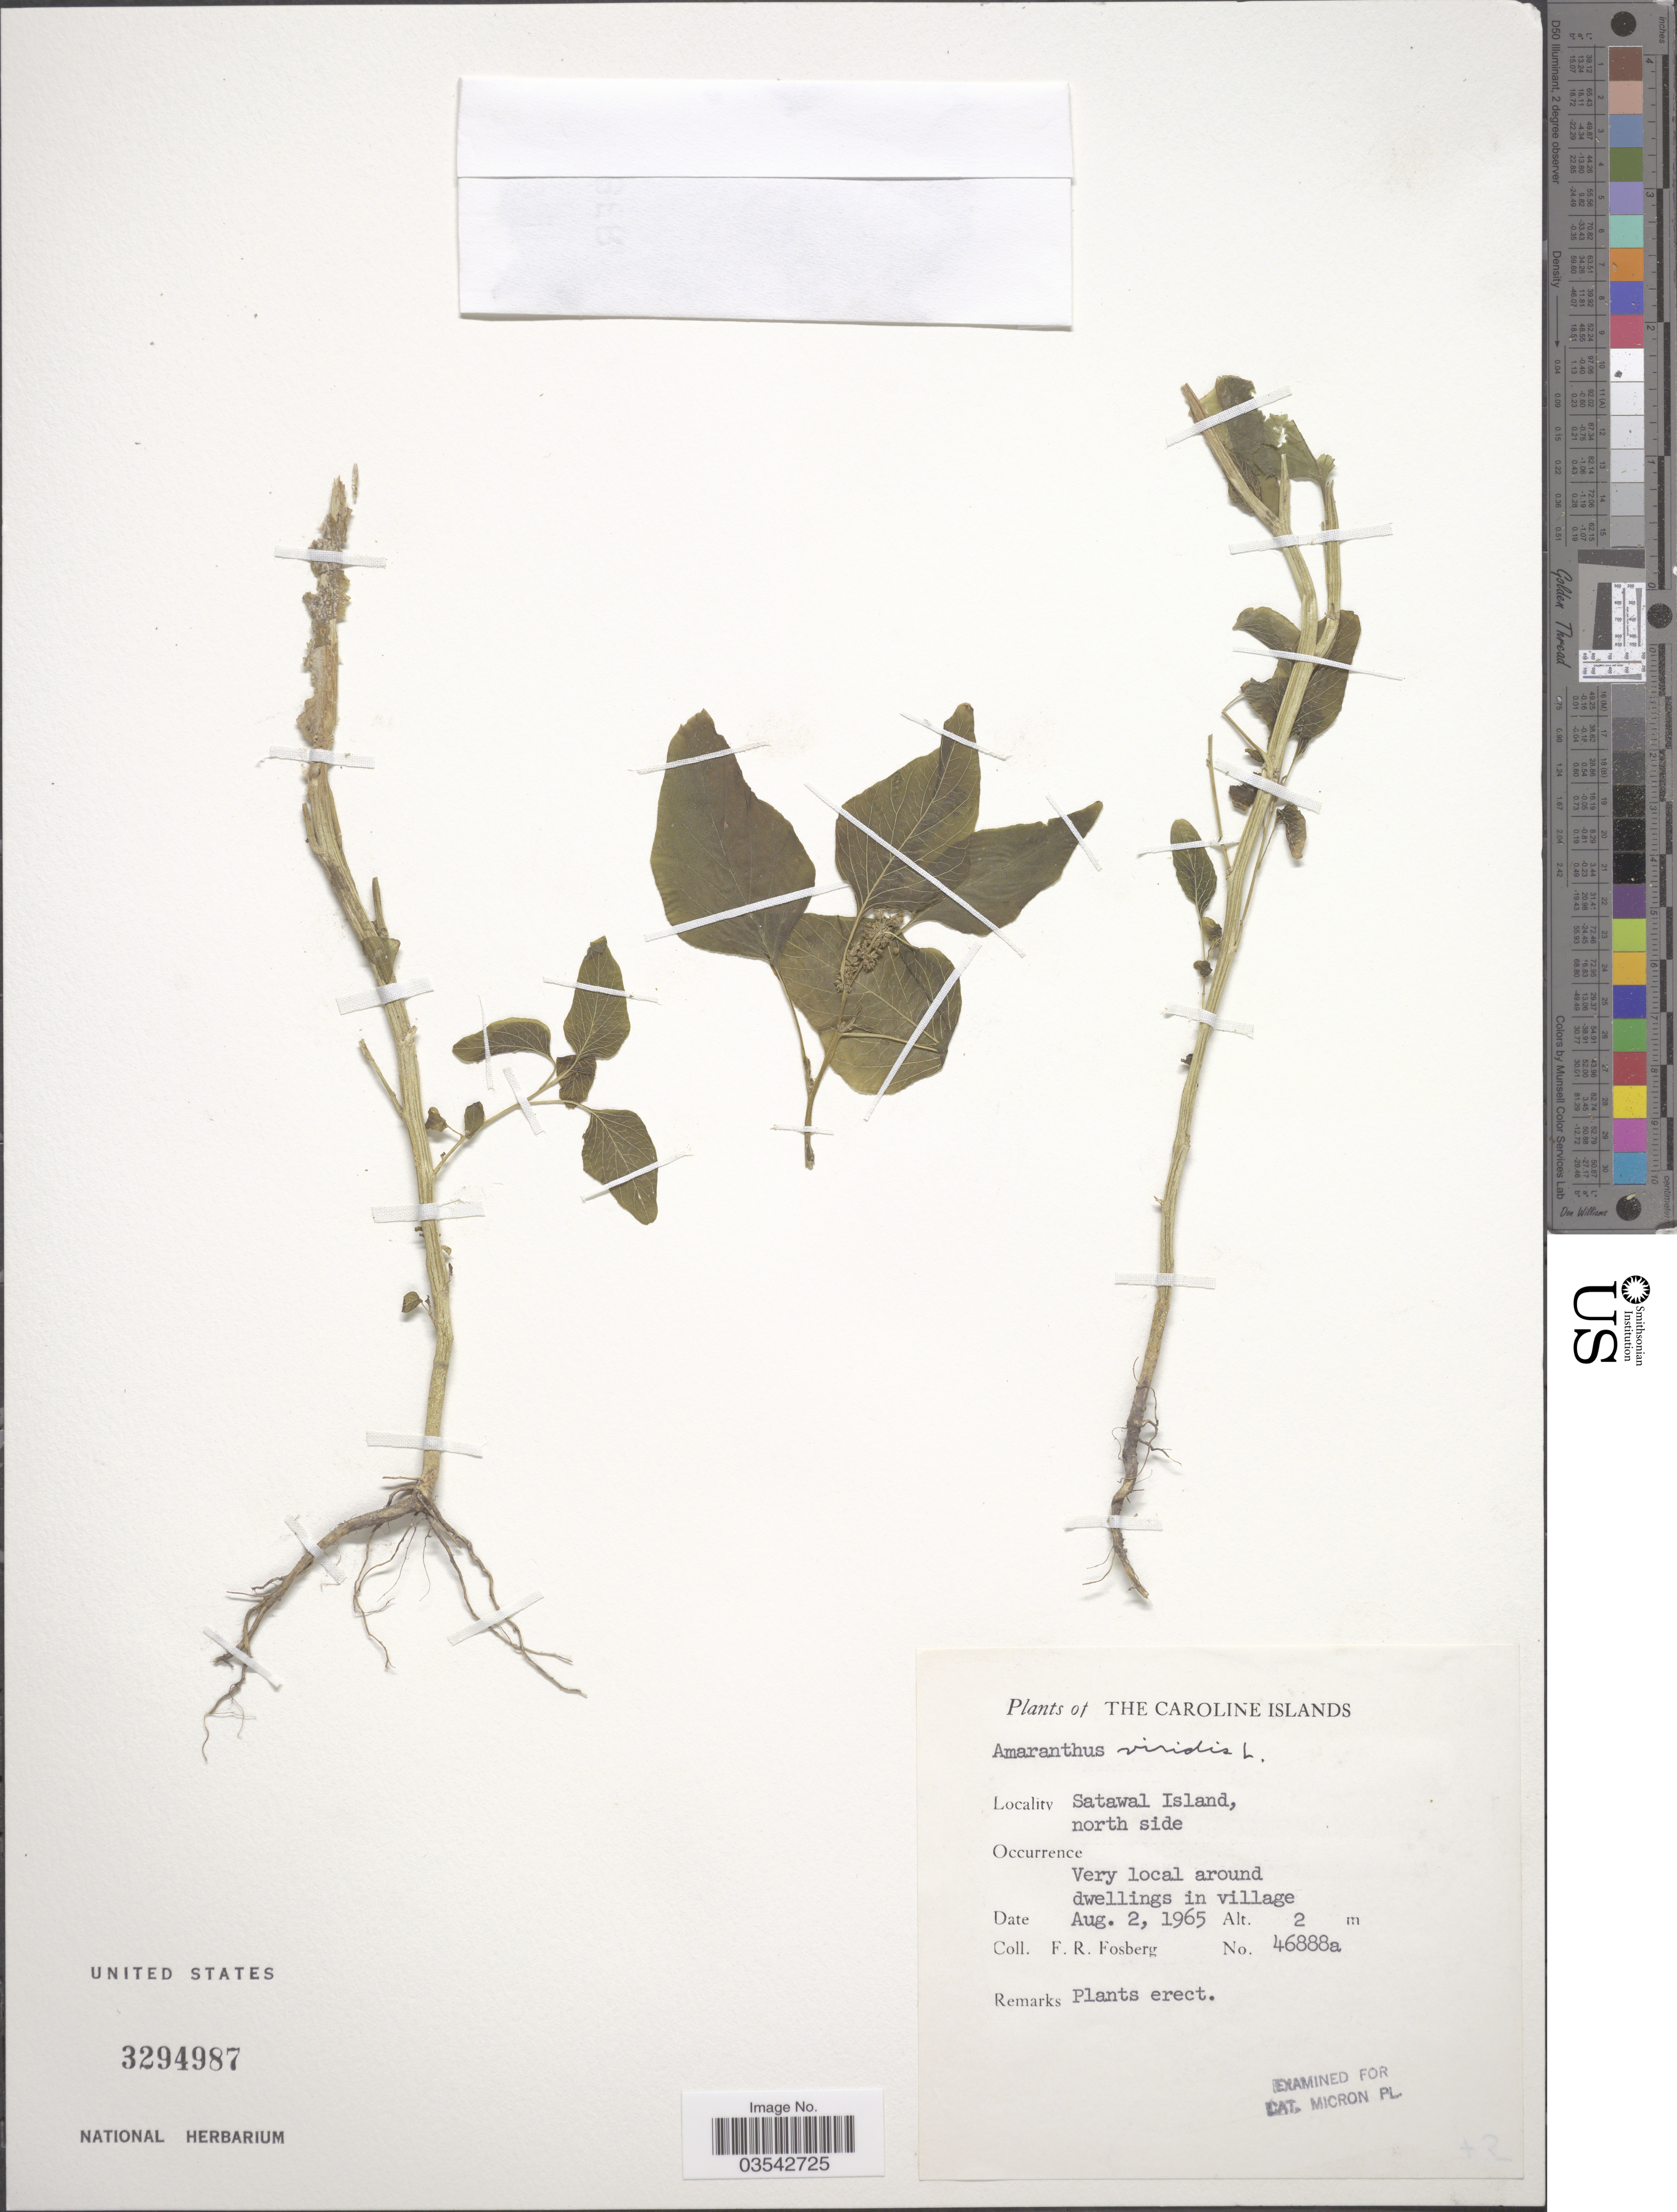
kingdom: Plantae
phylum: Tracheophyta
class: Magnoliopsida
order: Caryophyllales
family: Amaranthaceae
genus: Amaranthus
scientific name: Amaranthus viridis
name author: L.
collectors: F. R. Fosberg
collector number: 46888a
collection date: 1965-08-02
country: Micronesia, Federated States of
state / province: Yap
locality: The Caroline Islands. Satawal Island, north side.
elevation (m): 2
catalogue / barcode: US 3294987